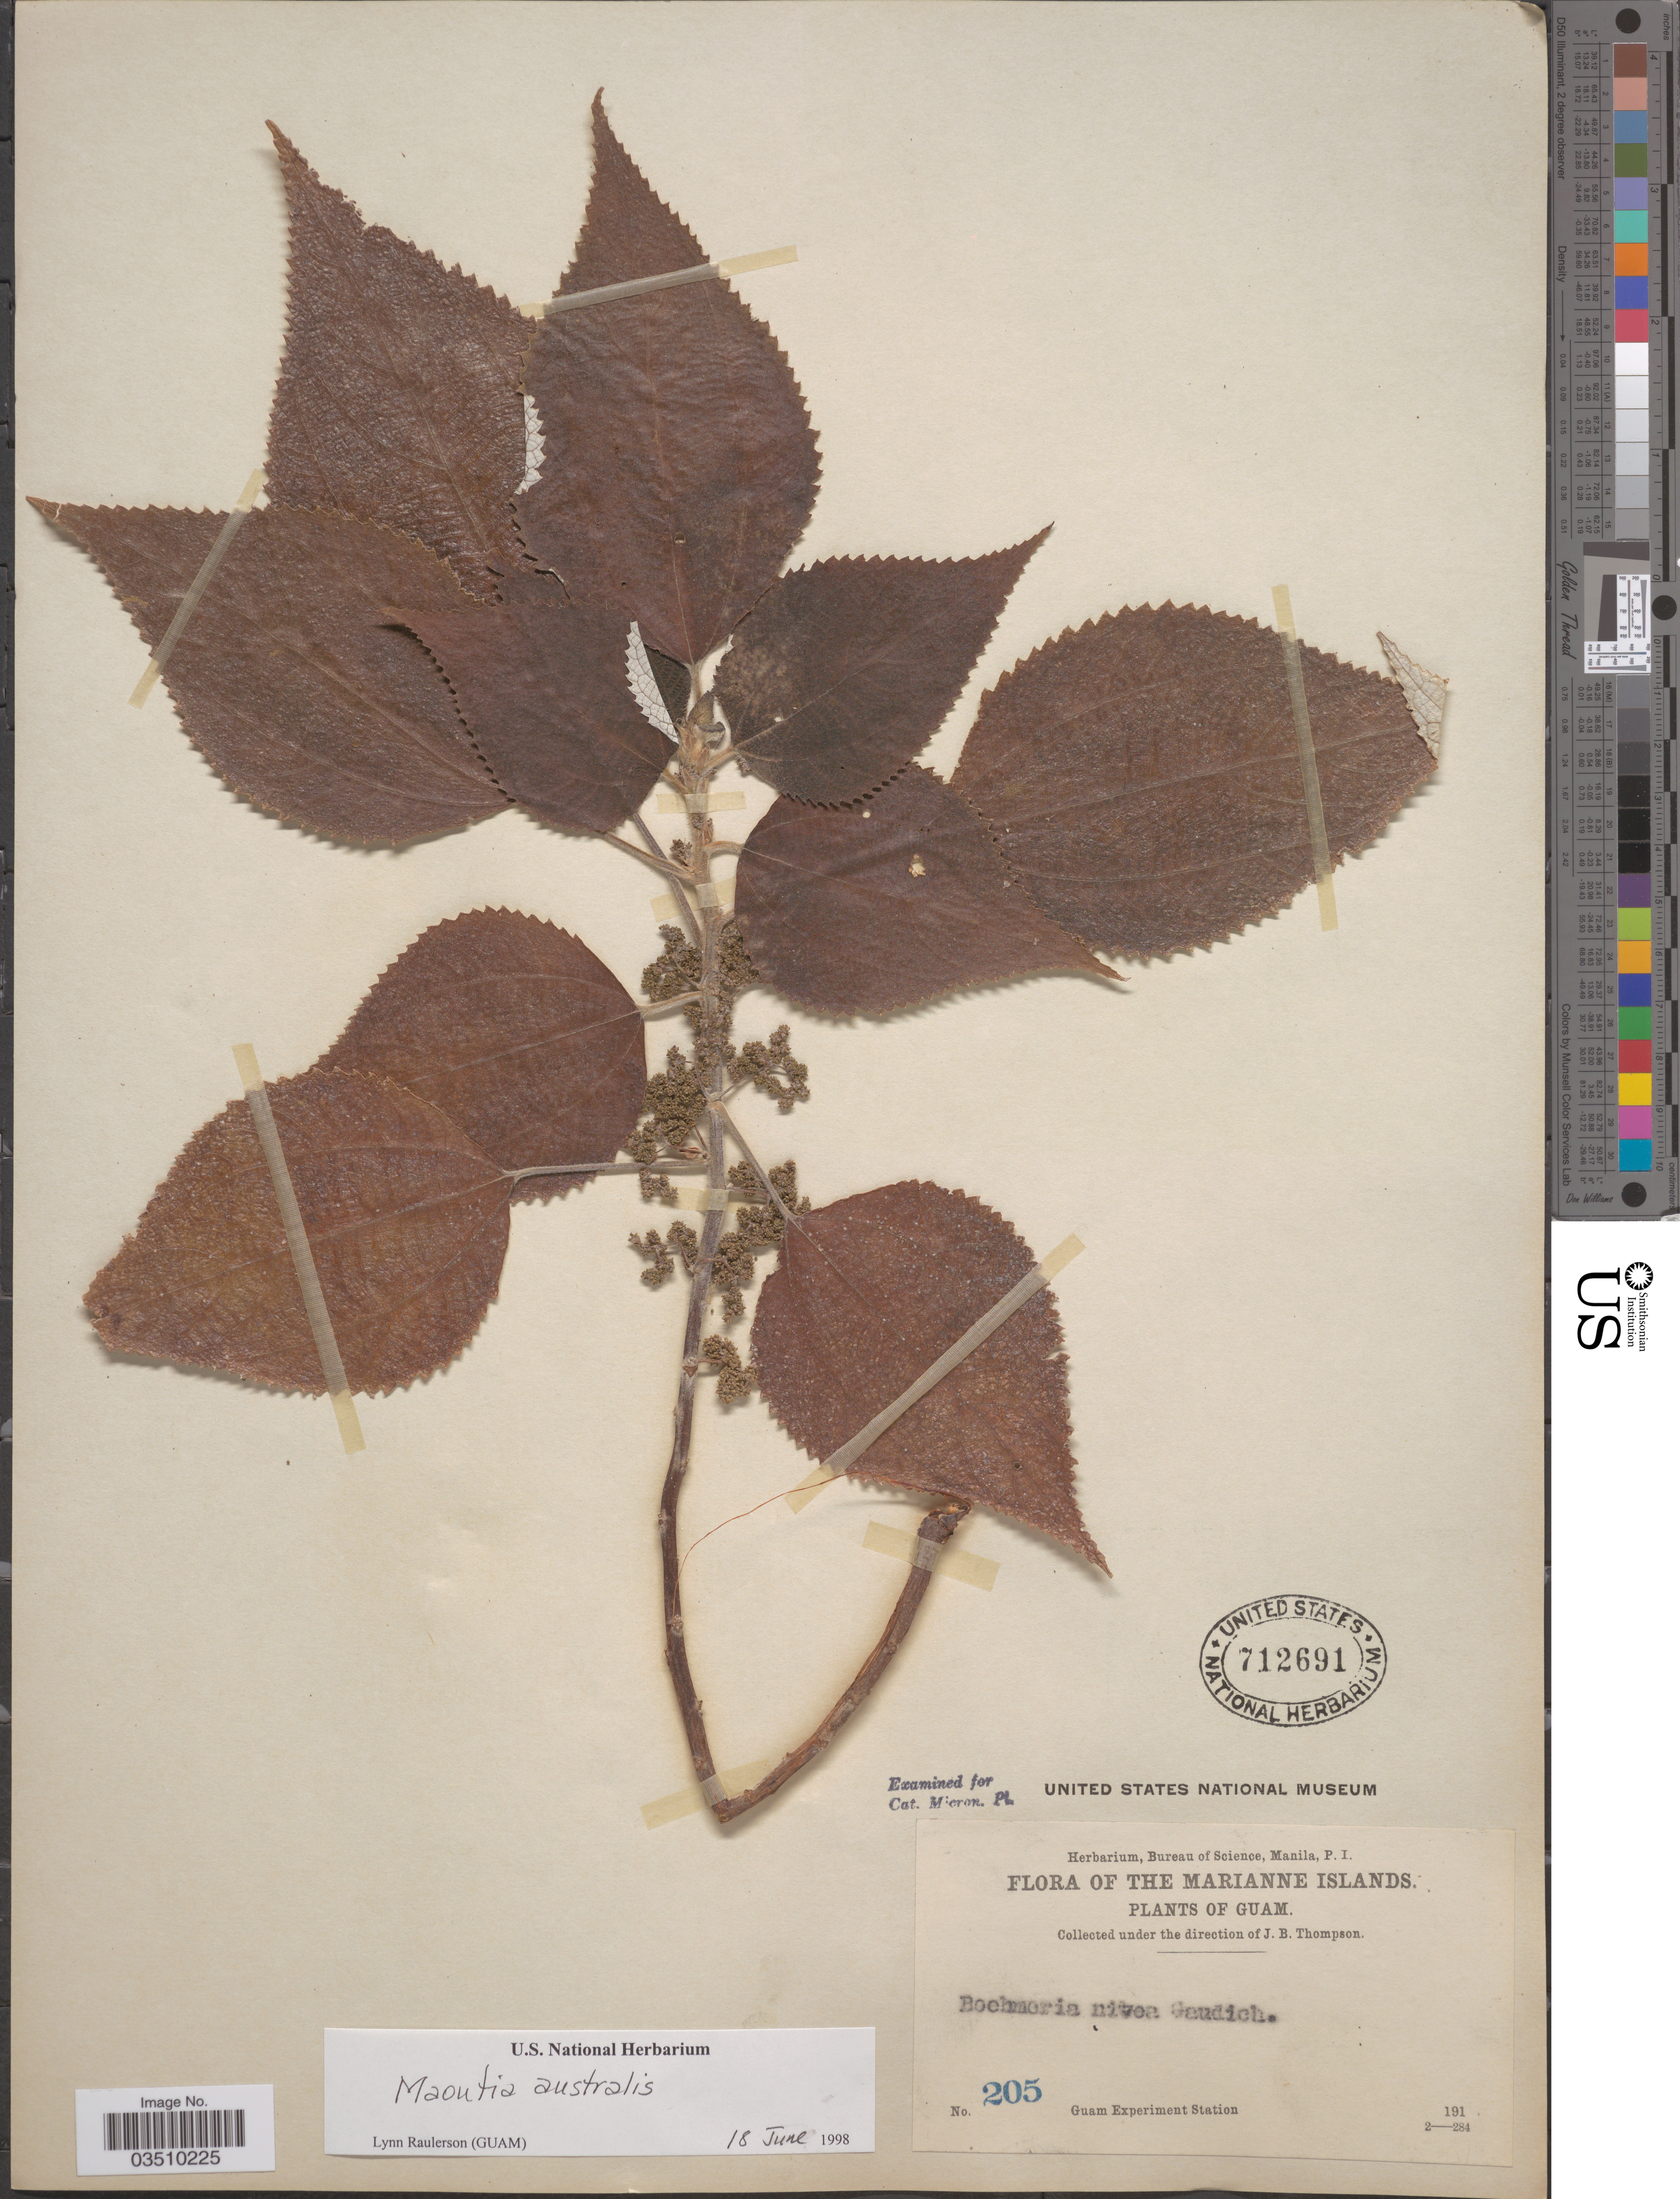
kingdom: Plantae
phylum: Tracheophyta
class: Magnoliopsida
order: Rosales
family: Urticaceae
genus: Maoutia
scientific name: Maoutia australis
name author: Wedd.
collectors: Guam Exp. Sta.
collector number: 205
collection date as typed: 191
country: Guam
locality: The Marianne Islands.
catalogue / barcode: US 712691